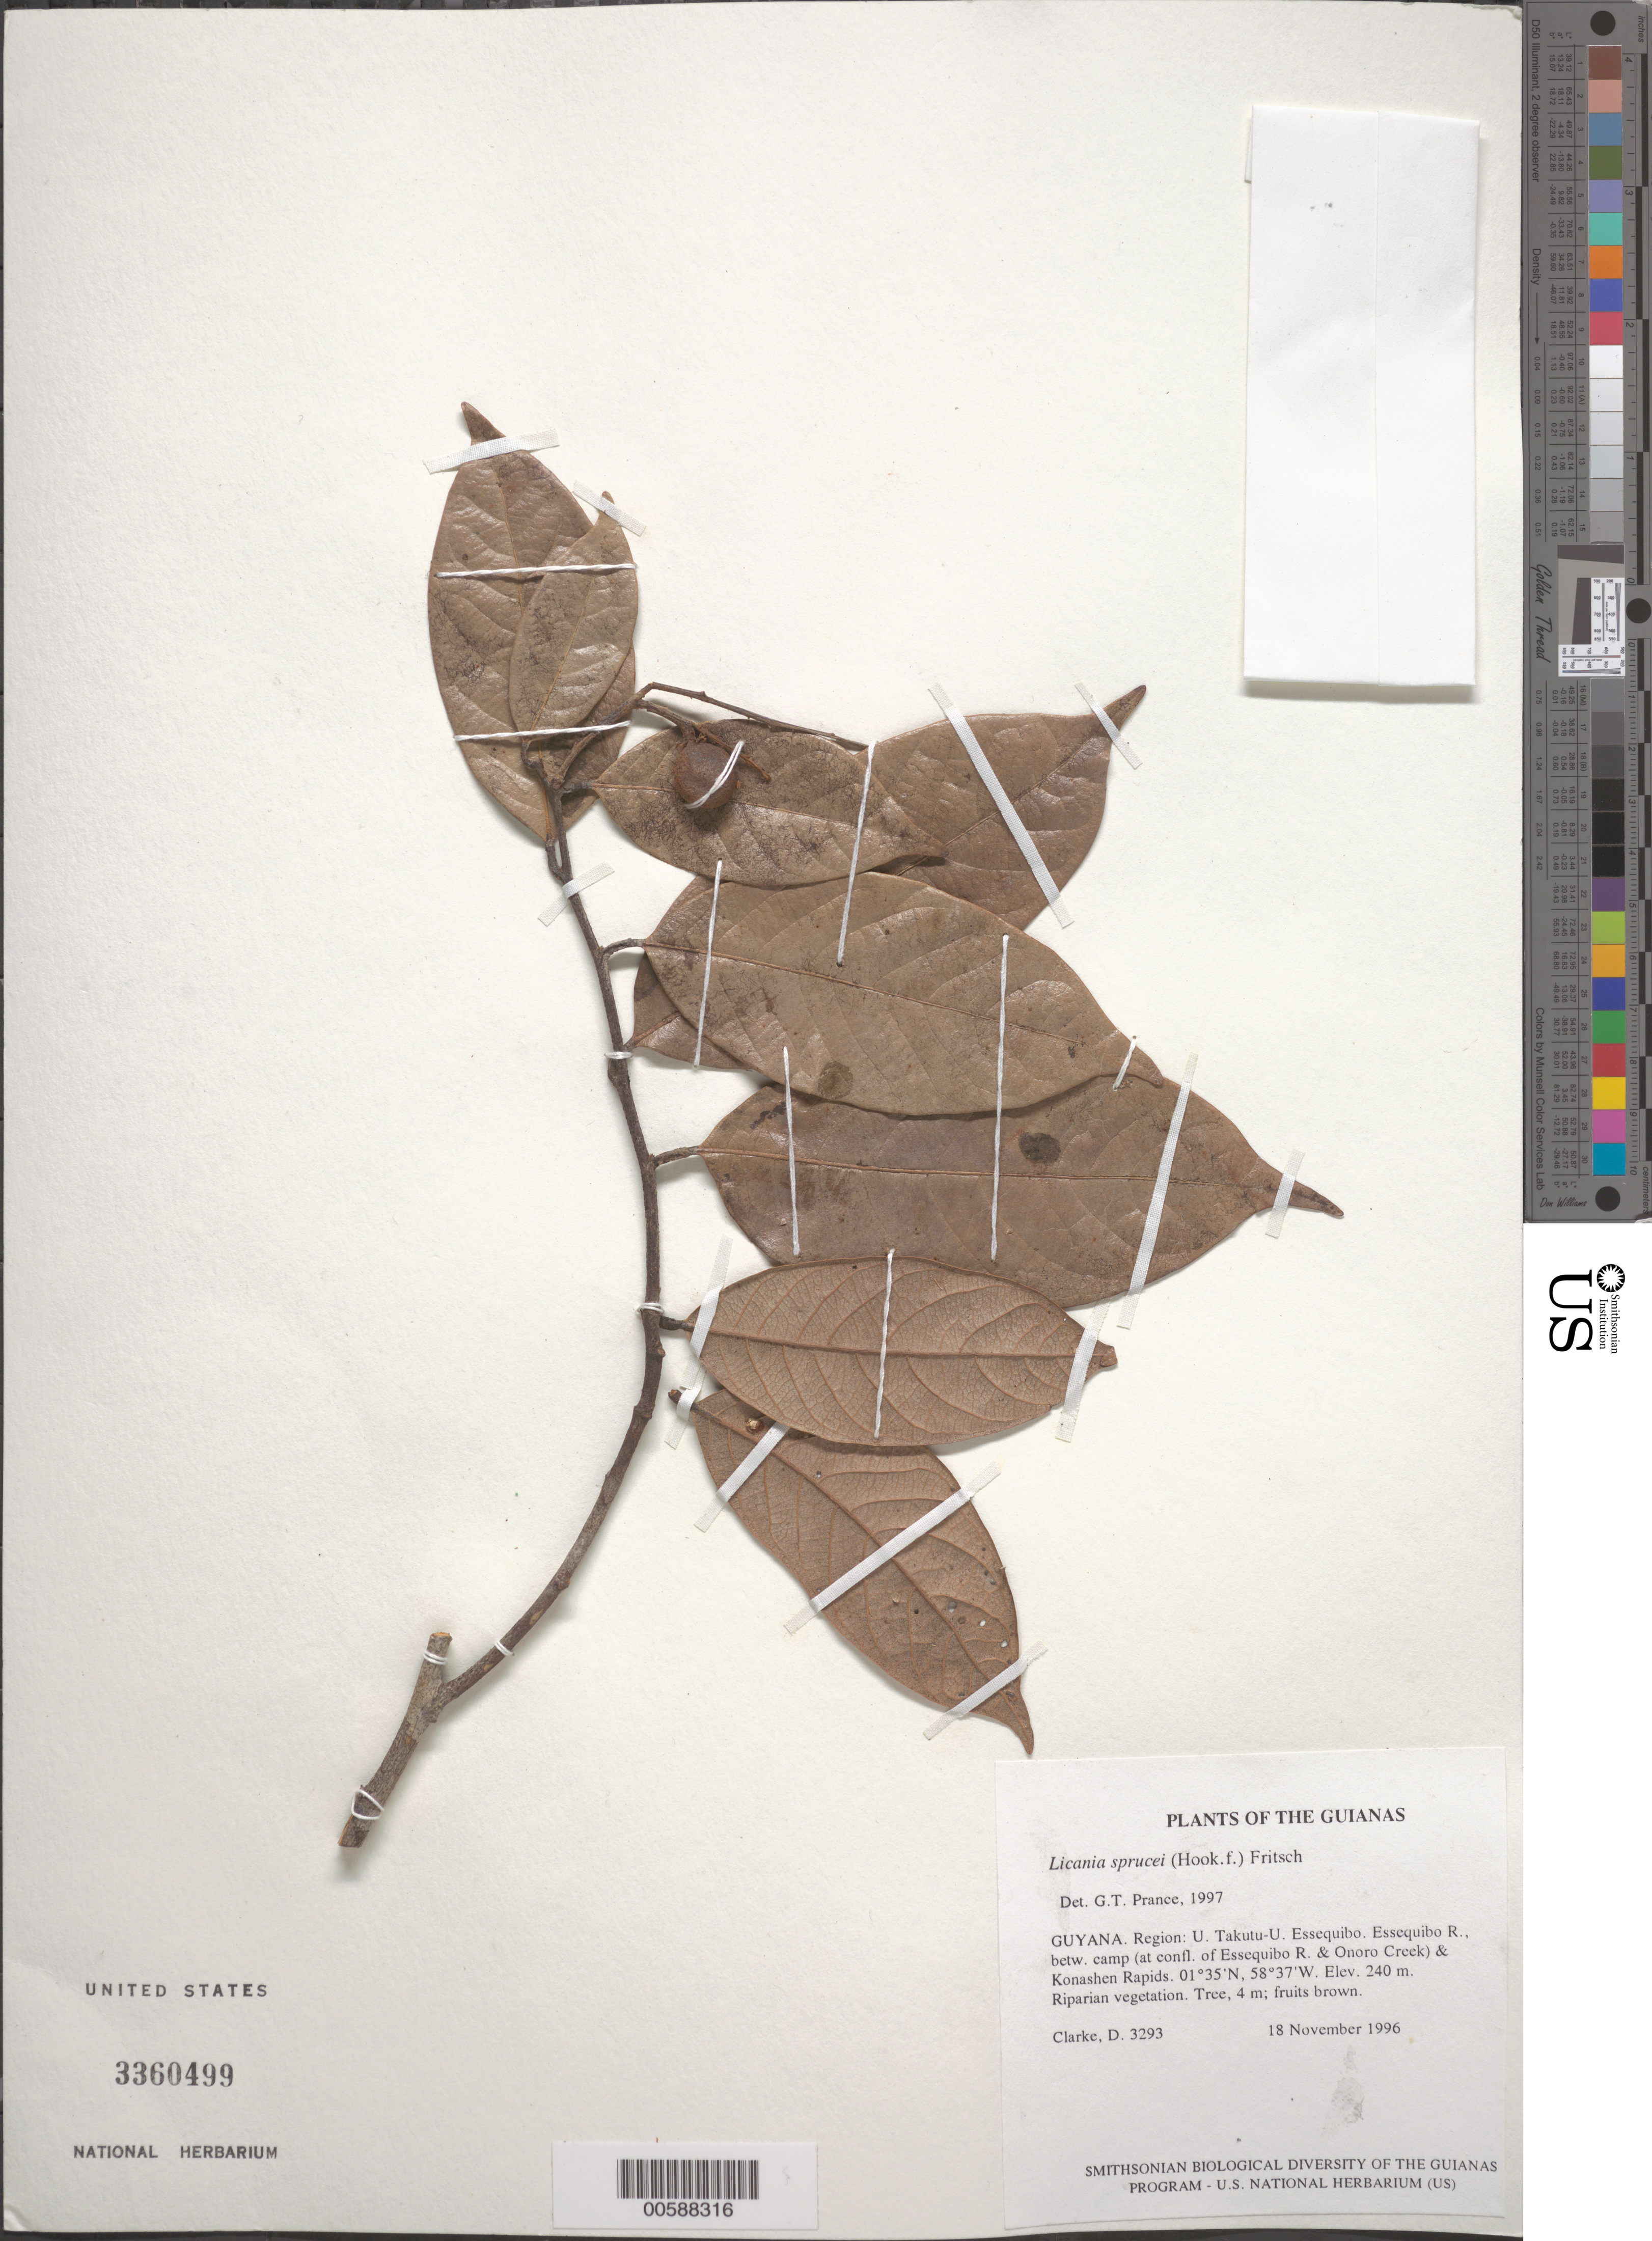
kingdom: Plantae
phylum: Tracheophyta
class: Magnoliopsida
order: Malpighiales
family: Chrysobalanaceae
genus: Leptobalanus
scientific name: Leptobalanus sprucei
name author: (Hook. f.) Sothers & Prance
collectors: H. D. Clarke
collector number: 3293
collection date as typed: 18 November 1996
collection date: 1996-11-18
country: Guyana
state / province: U. Takutu-U. Essequibo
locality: Essequibo R., betw. camp (at confl. of Essequibo R. & Onoro Creek) & Konashen Rapids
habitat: Riparian vegetation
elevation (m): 240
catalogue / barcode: US 3360499